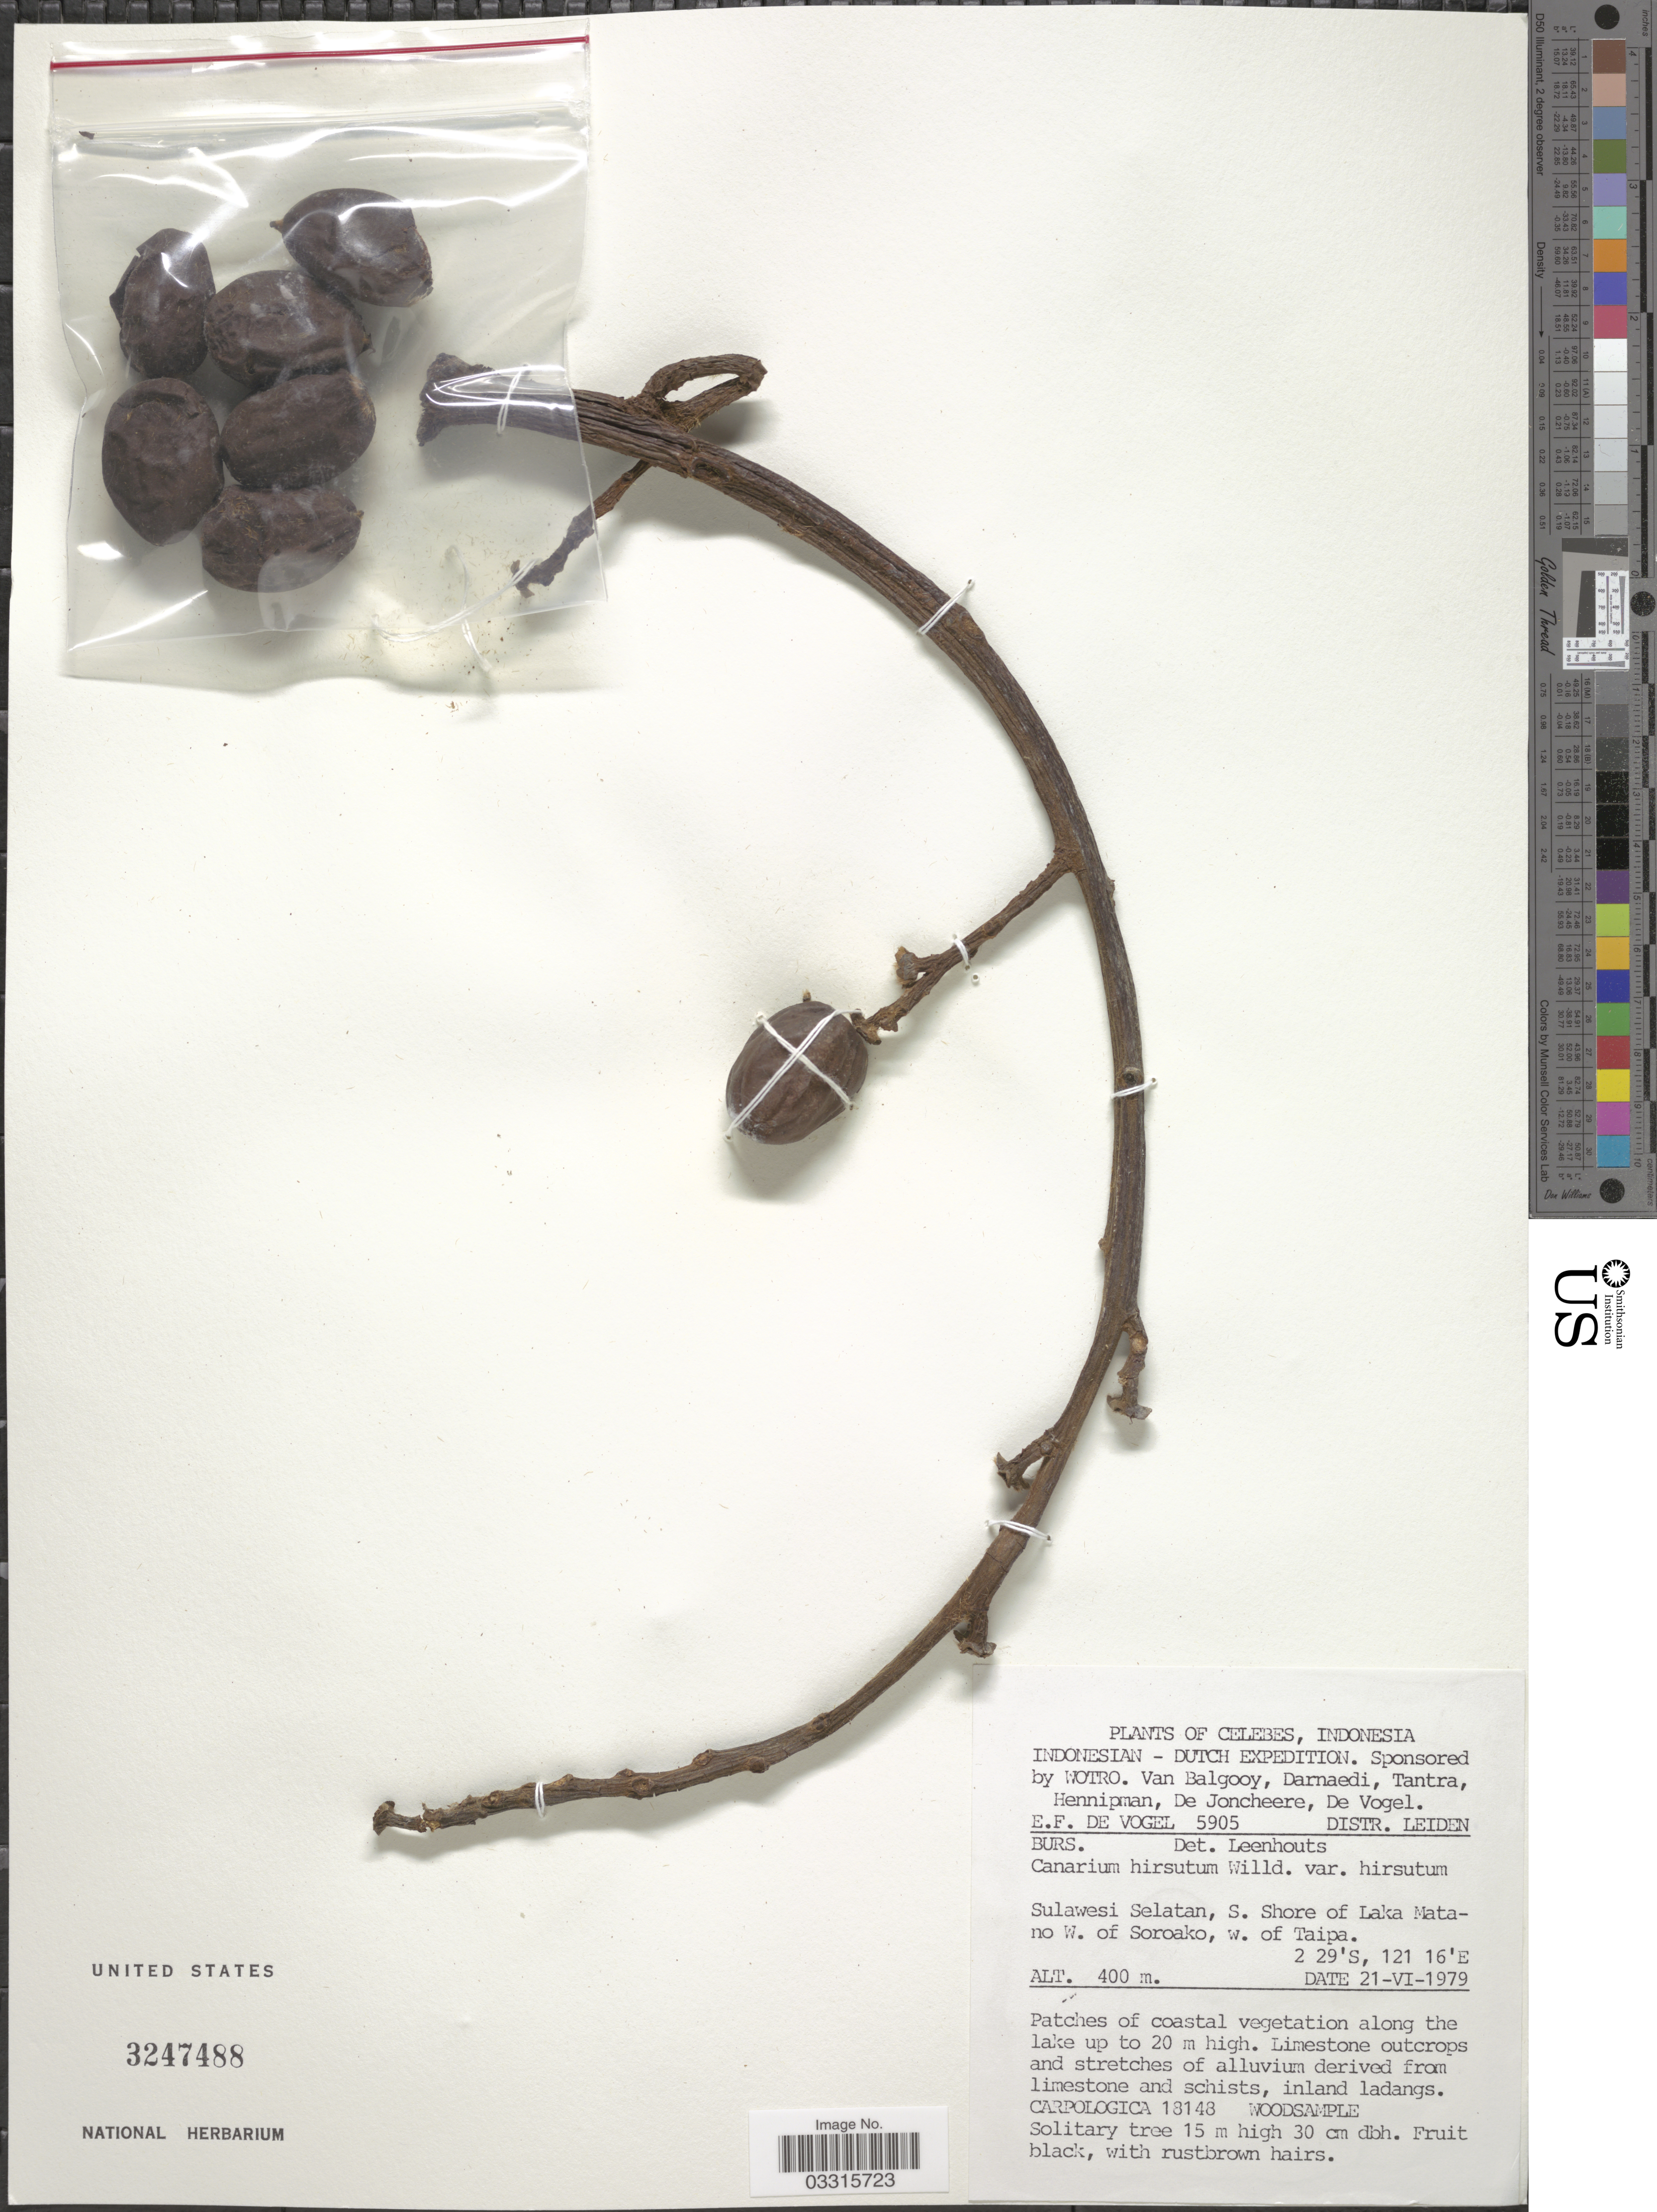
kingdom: Plantae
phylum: Tracheophyta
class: Magnoliopsida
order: Sapindales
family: Burseraceae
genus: Canarium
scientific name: Canarium hirsutum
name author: Willd.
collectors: E. F. de Vogel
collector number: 5905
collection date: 1979-06-21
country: Indonesia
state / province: Sulawesi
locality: Celebes. Sulawesi Selatan, S. Shore of Laka Matano W. of Soroako, w. of Taipa.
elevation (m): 400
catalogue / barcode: US 3247488